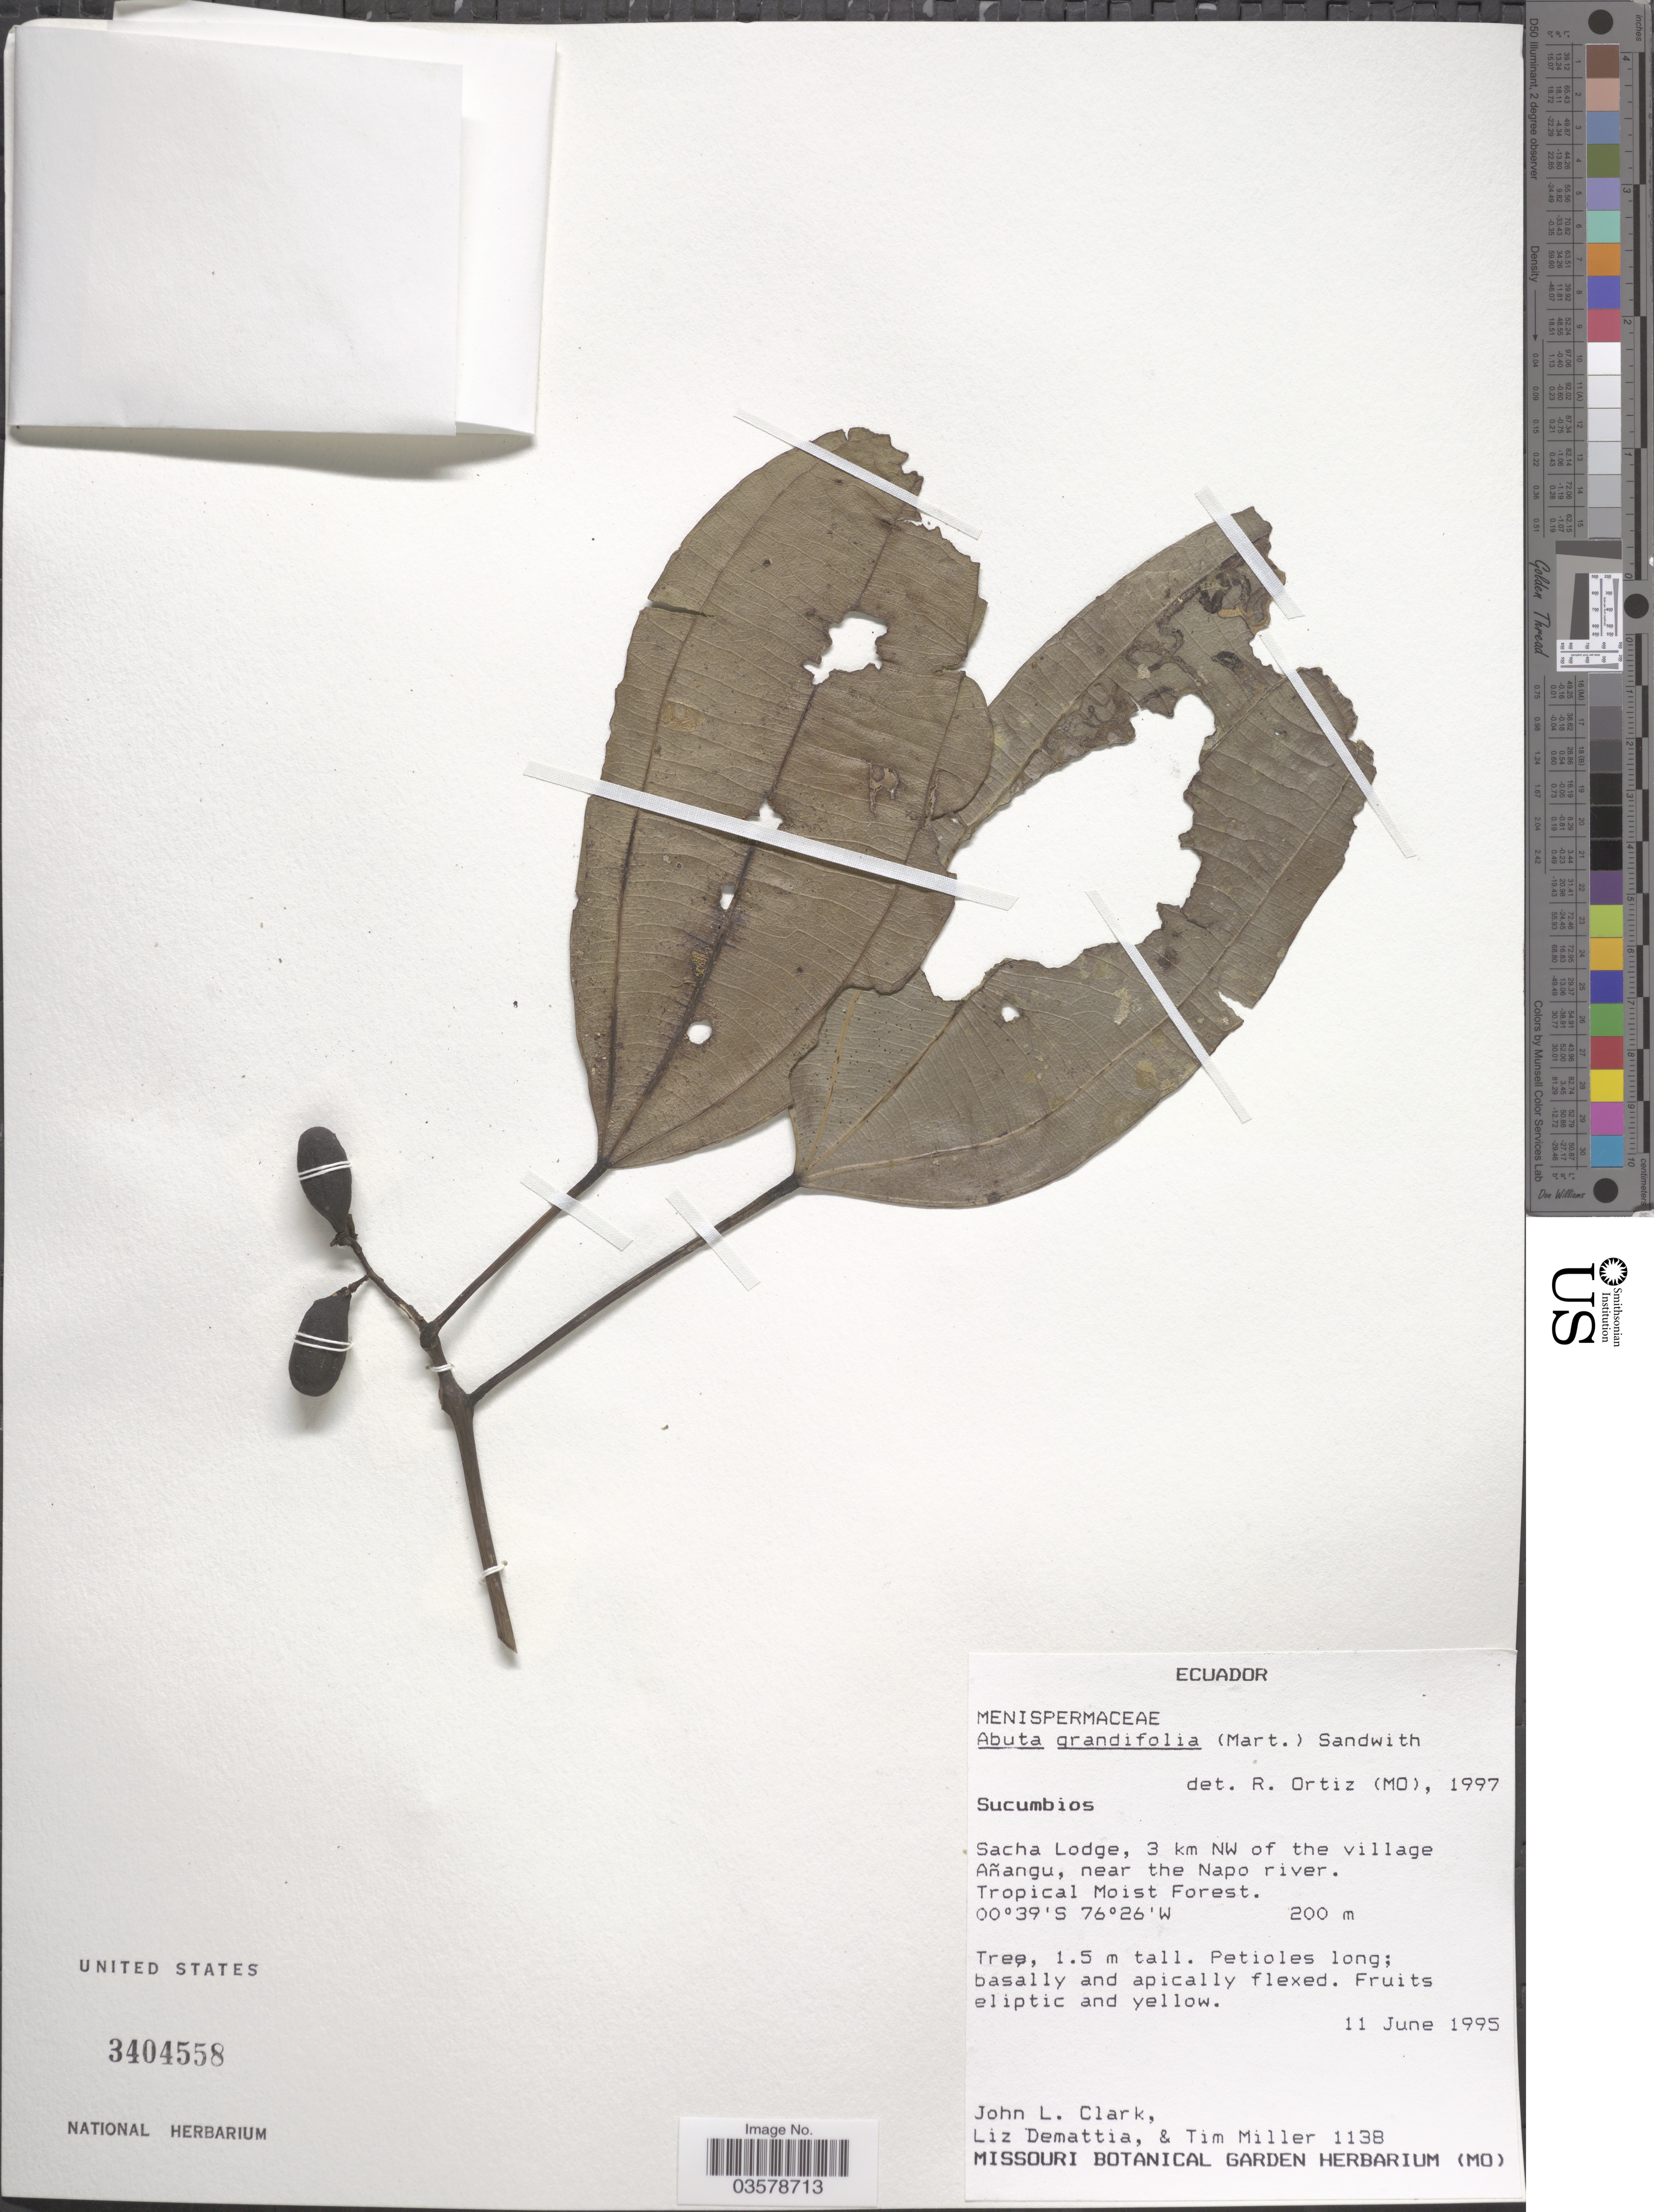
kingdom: Plantae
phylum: Tracheophyta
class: Magnoliopsida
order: Ranunculales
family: Menispermaceae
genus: Abuta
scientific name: Abuta grandifolia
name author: (Mart.) Sandwith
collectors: J. L. Clark, L. Demattia & T. Miller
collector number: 1138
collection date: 1995-06-11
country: Ecuador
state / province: Sucumbíos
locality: Sacha Lodge, 3 km NW of the village Añangu, near the Napo river. Tropical Moist Forest.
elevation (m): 200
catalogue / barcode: US 3404558